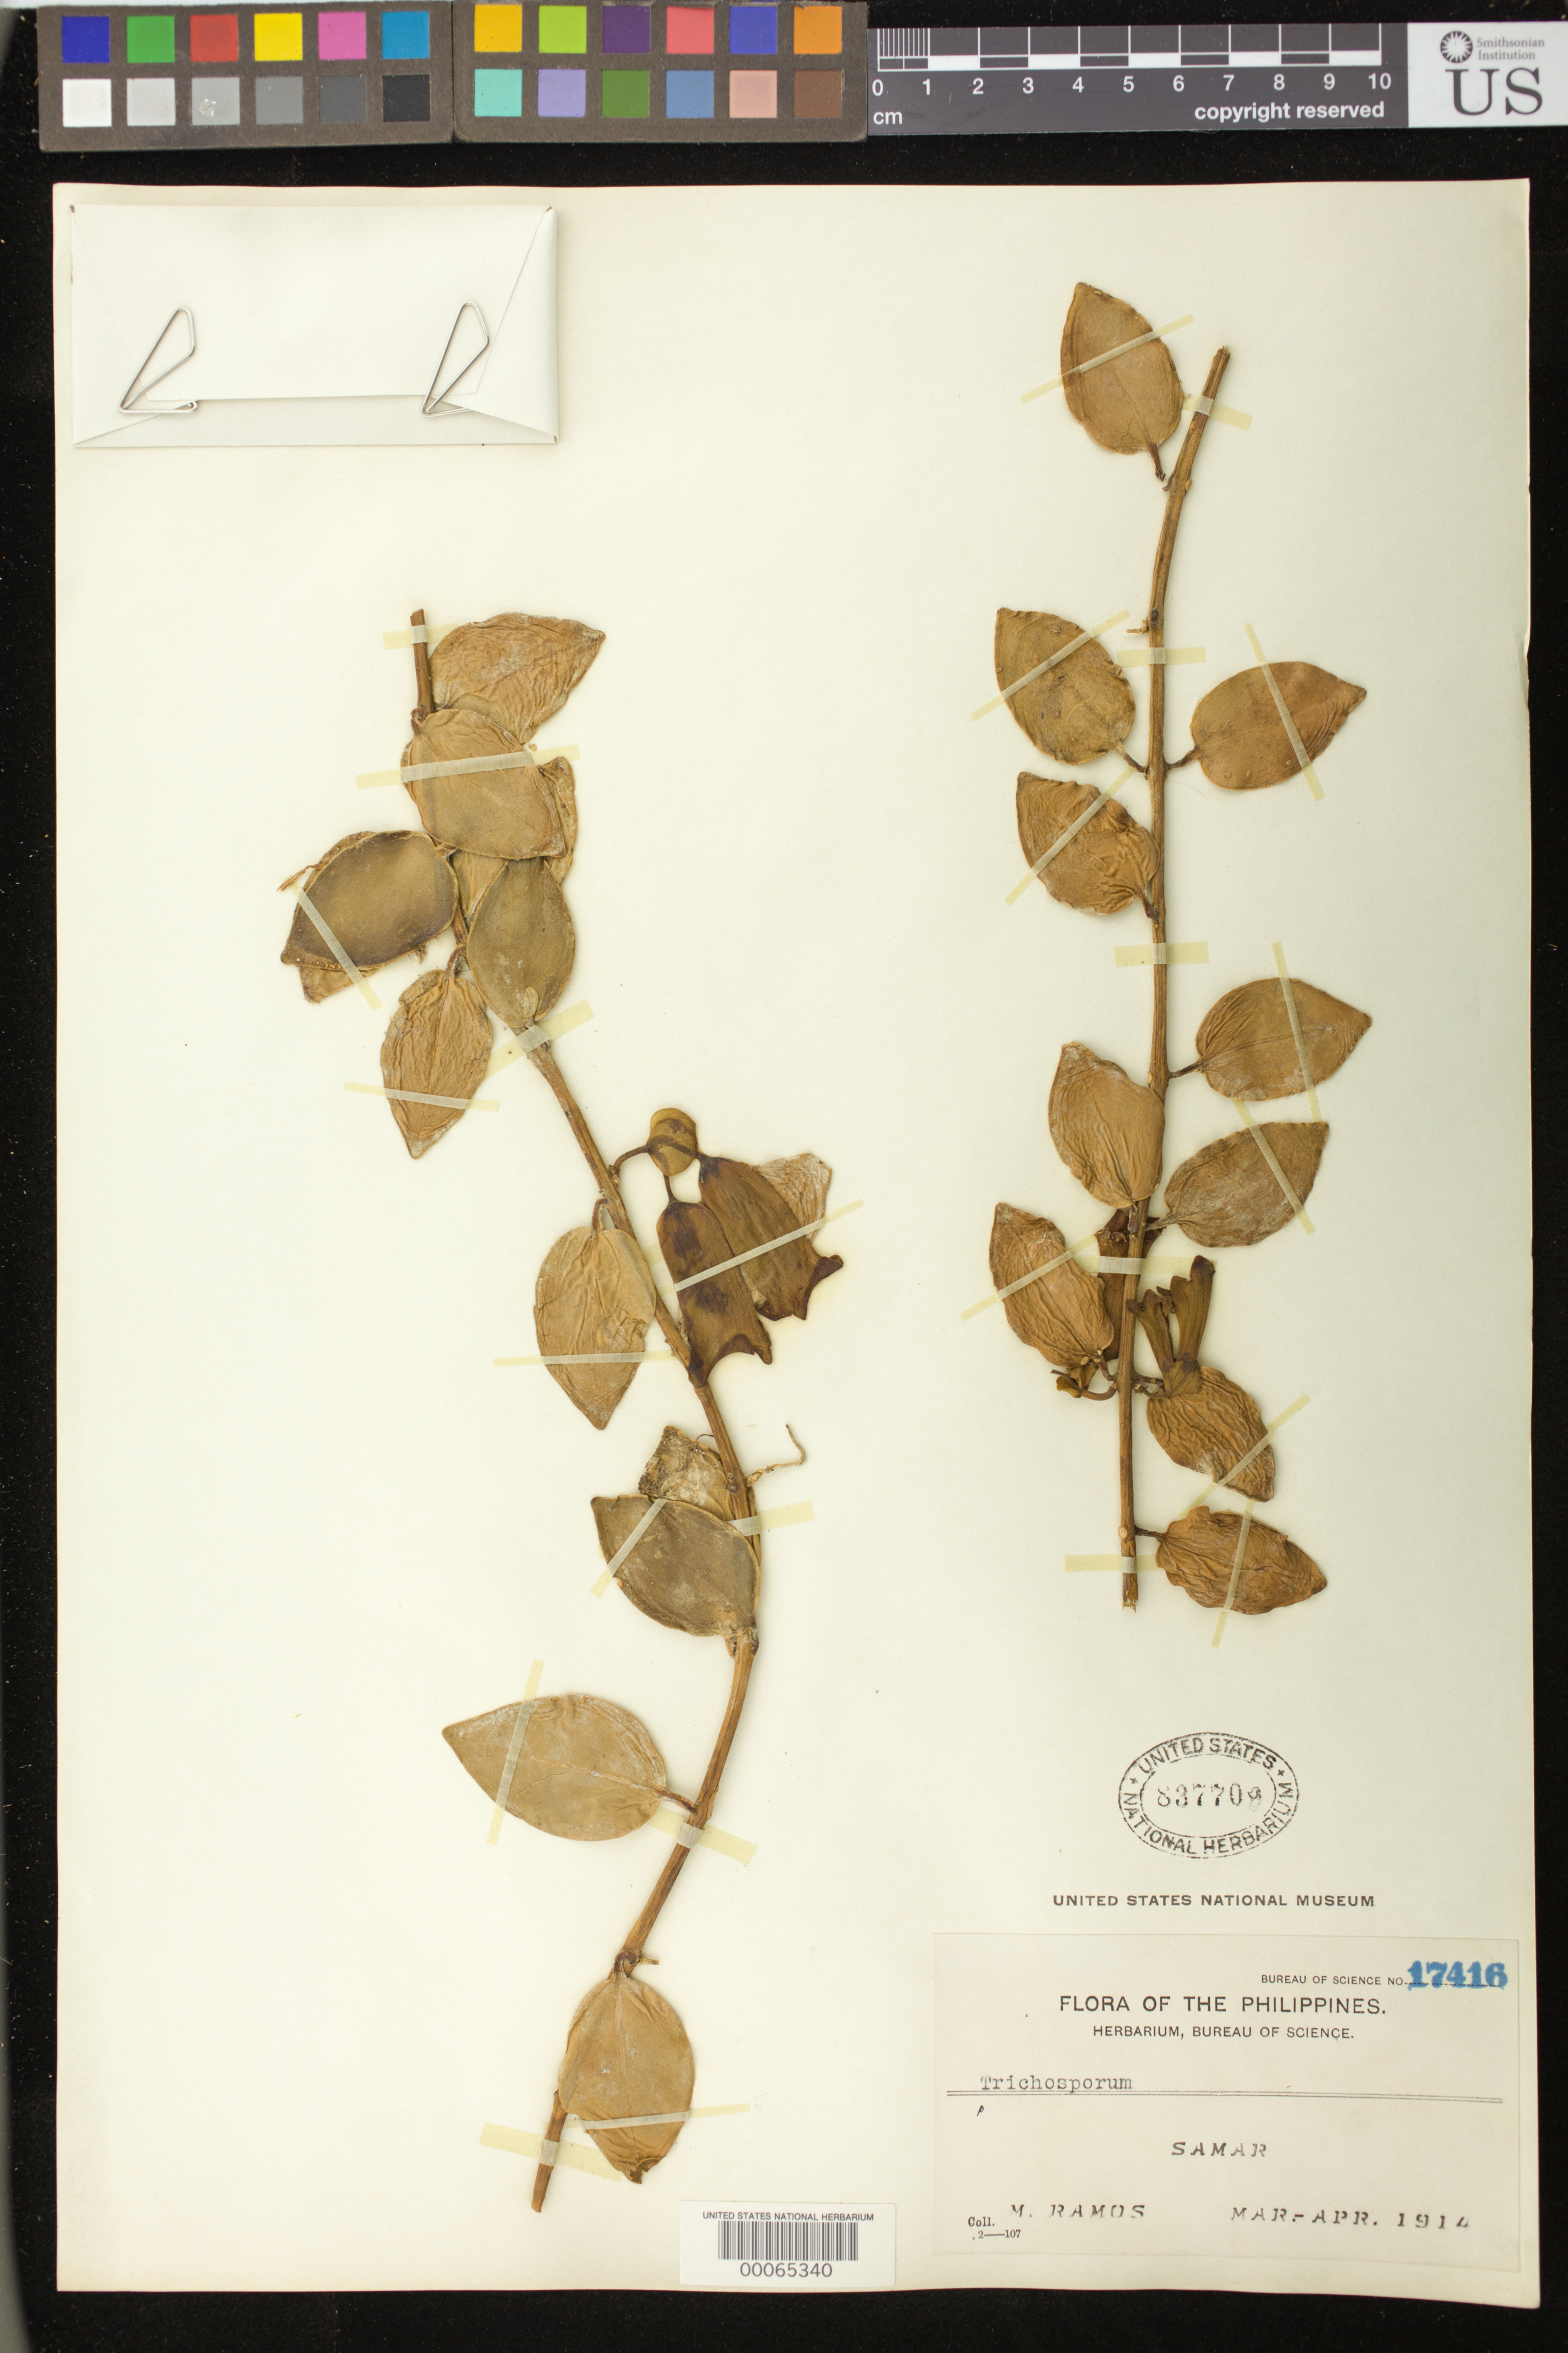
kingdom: Plantae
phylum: Tracheophyta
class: Magnoliopsida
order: Lamiales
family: Gesneriaceae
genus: Trichosporum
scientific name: Trichosporum sp.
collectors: M. Ramos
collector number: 17416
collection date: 1914-03/1914-04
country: Philippines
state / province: Eastern Visayas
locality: Samar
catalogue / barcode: US 837708